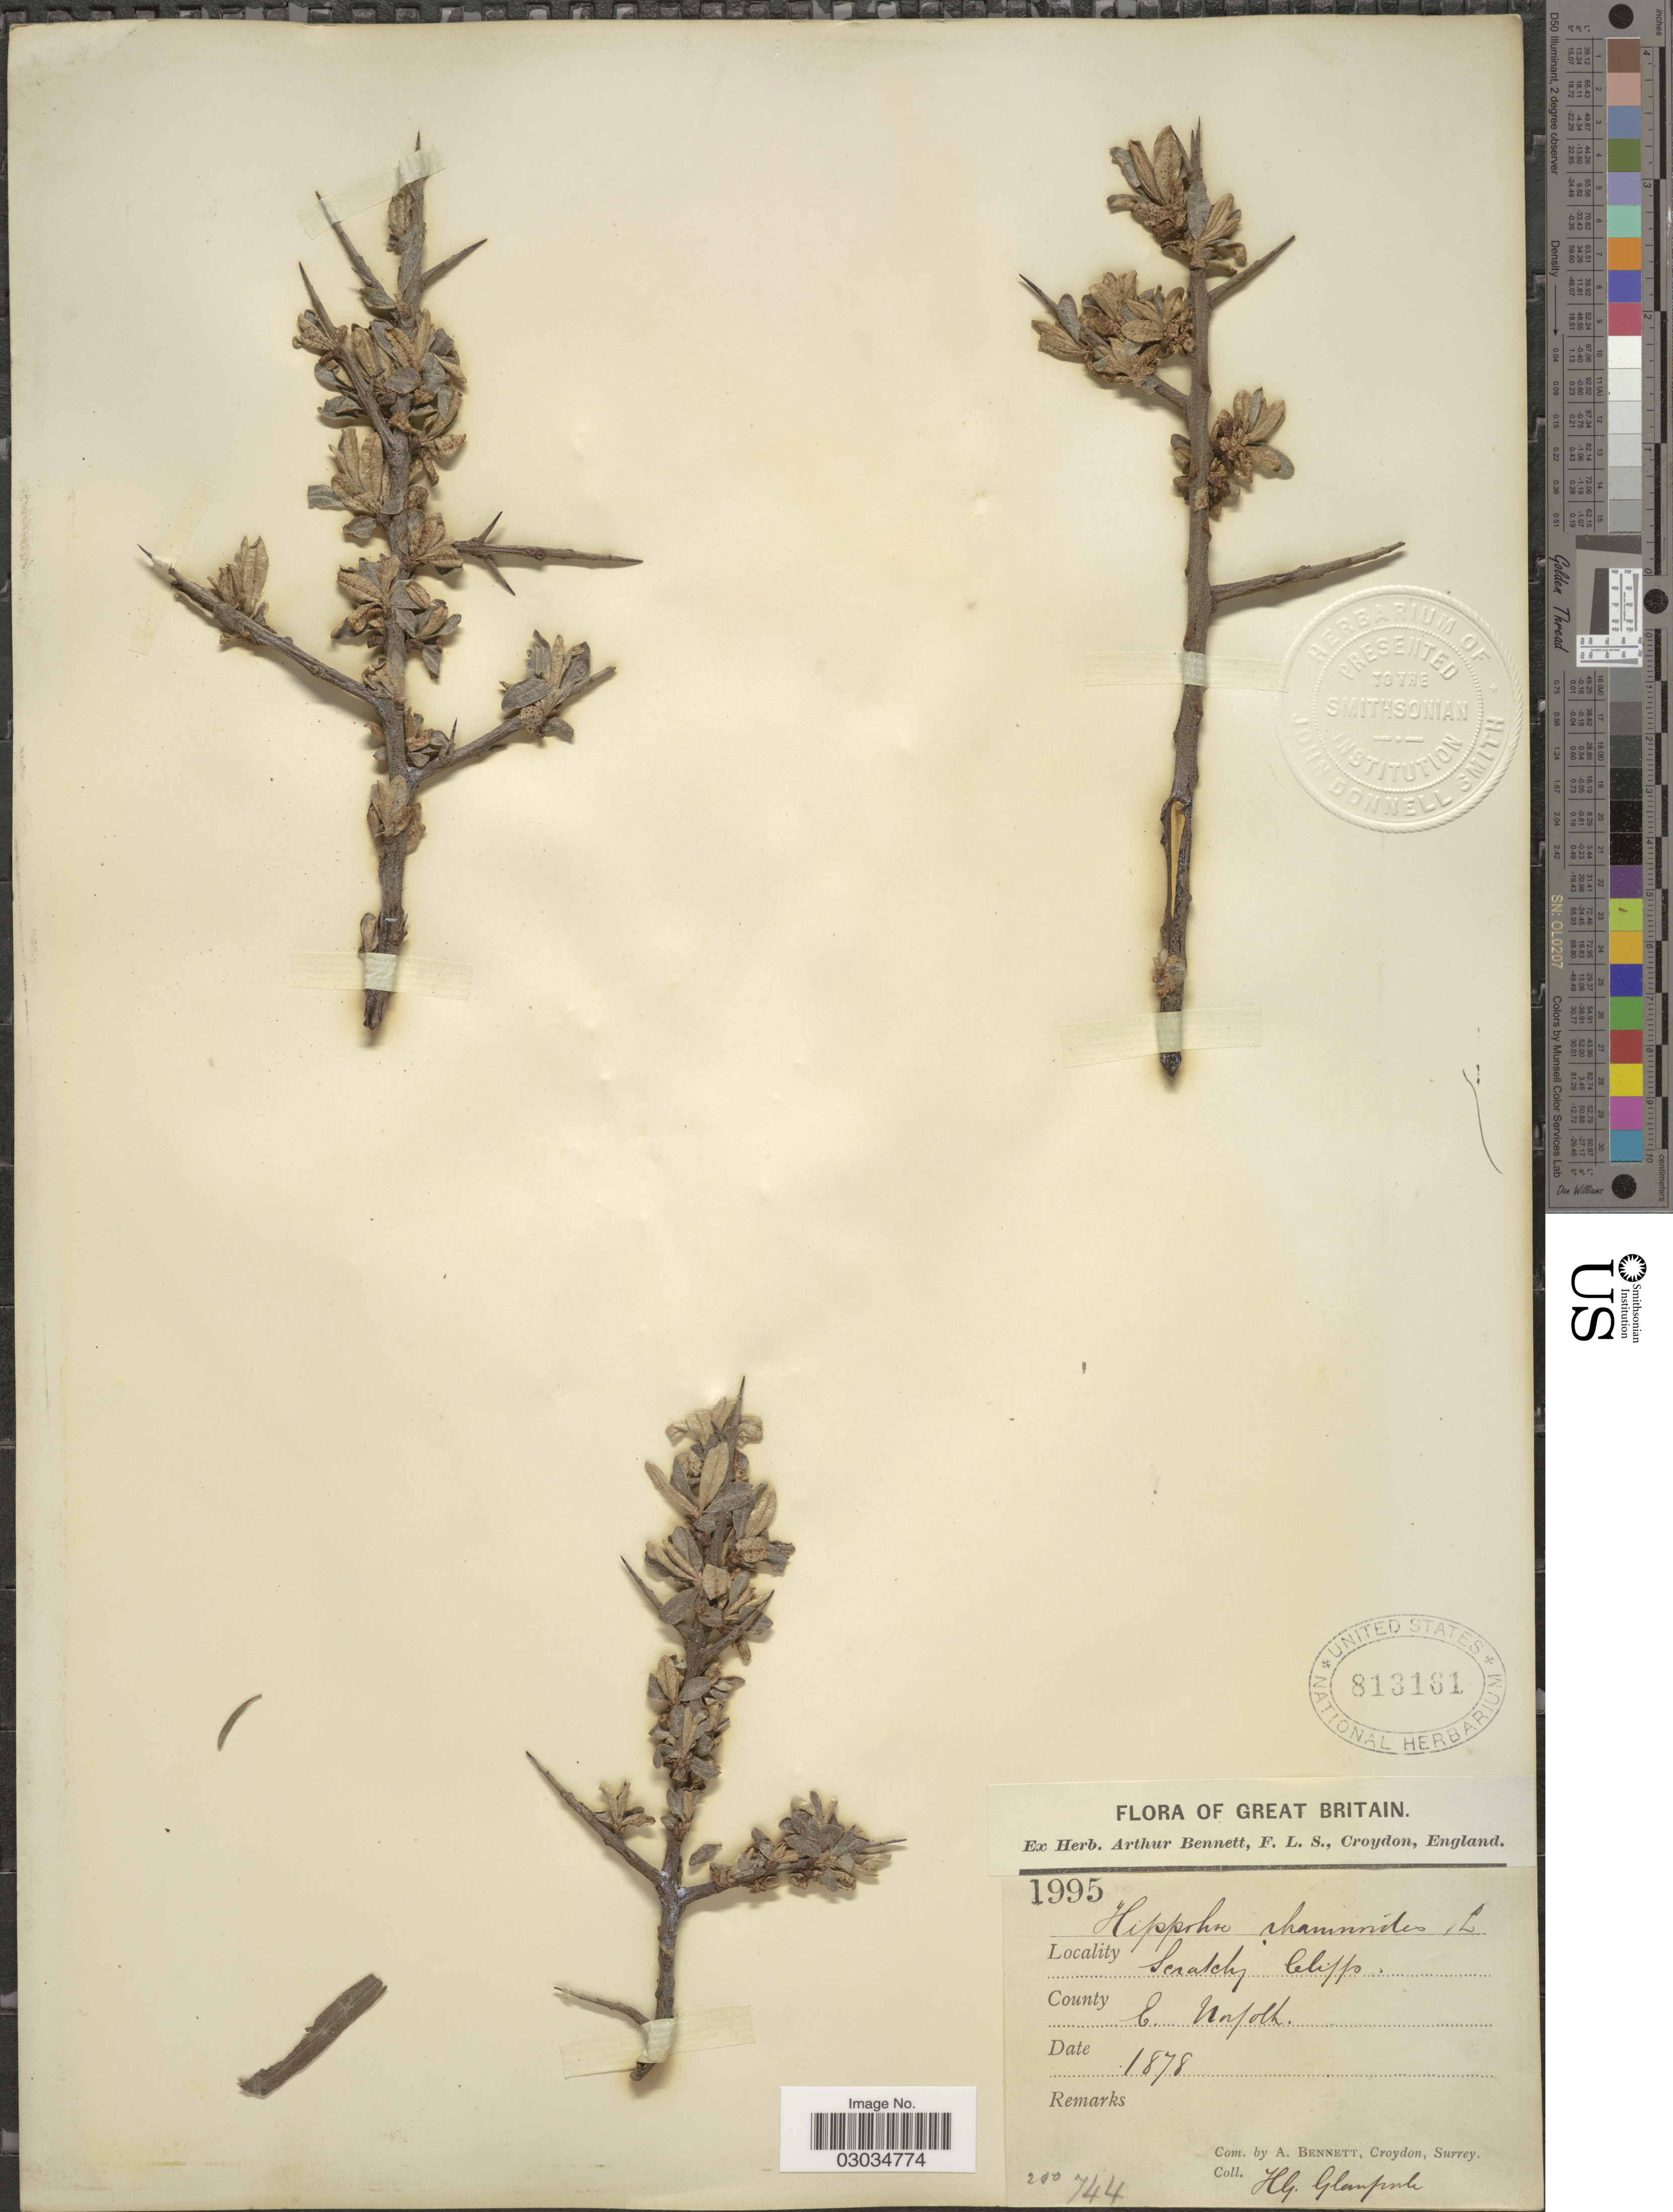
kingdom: Plantae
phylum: Tracheophyta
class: Magnoliopsida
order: Rosales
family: Elaeagnaceae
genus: Hippophae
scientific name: Hippophae rhamnoides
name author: L.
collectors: H. Glanpuh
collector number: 1995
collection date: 1878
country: United Kingdom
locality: Great Britain, Scratchy Cliffs, County E Norfolk.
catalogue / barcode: US 813161